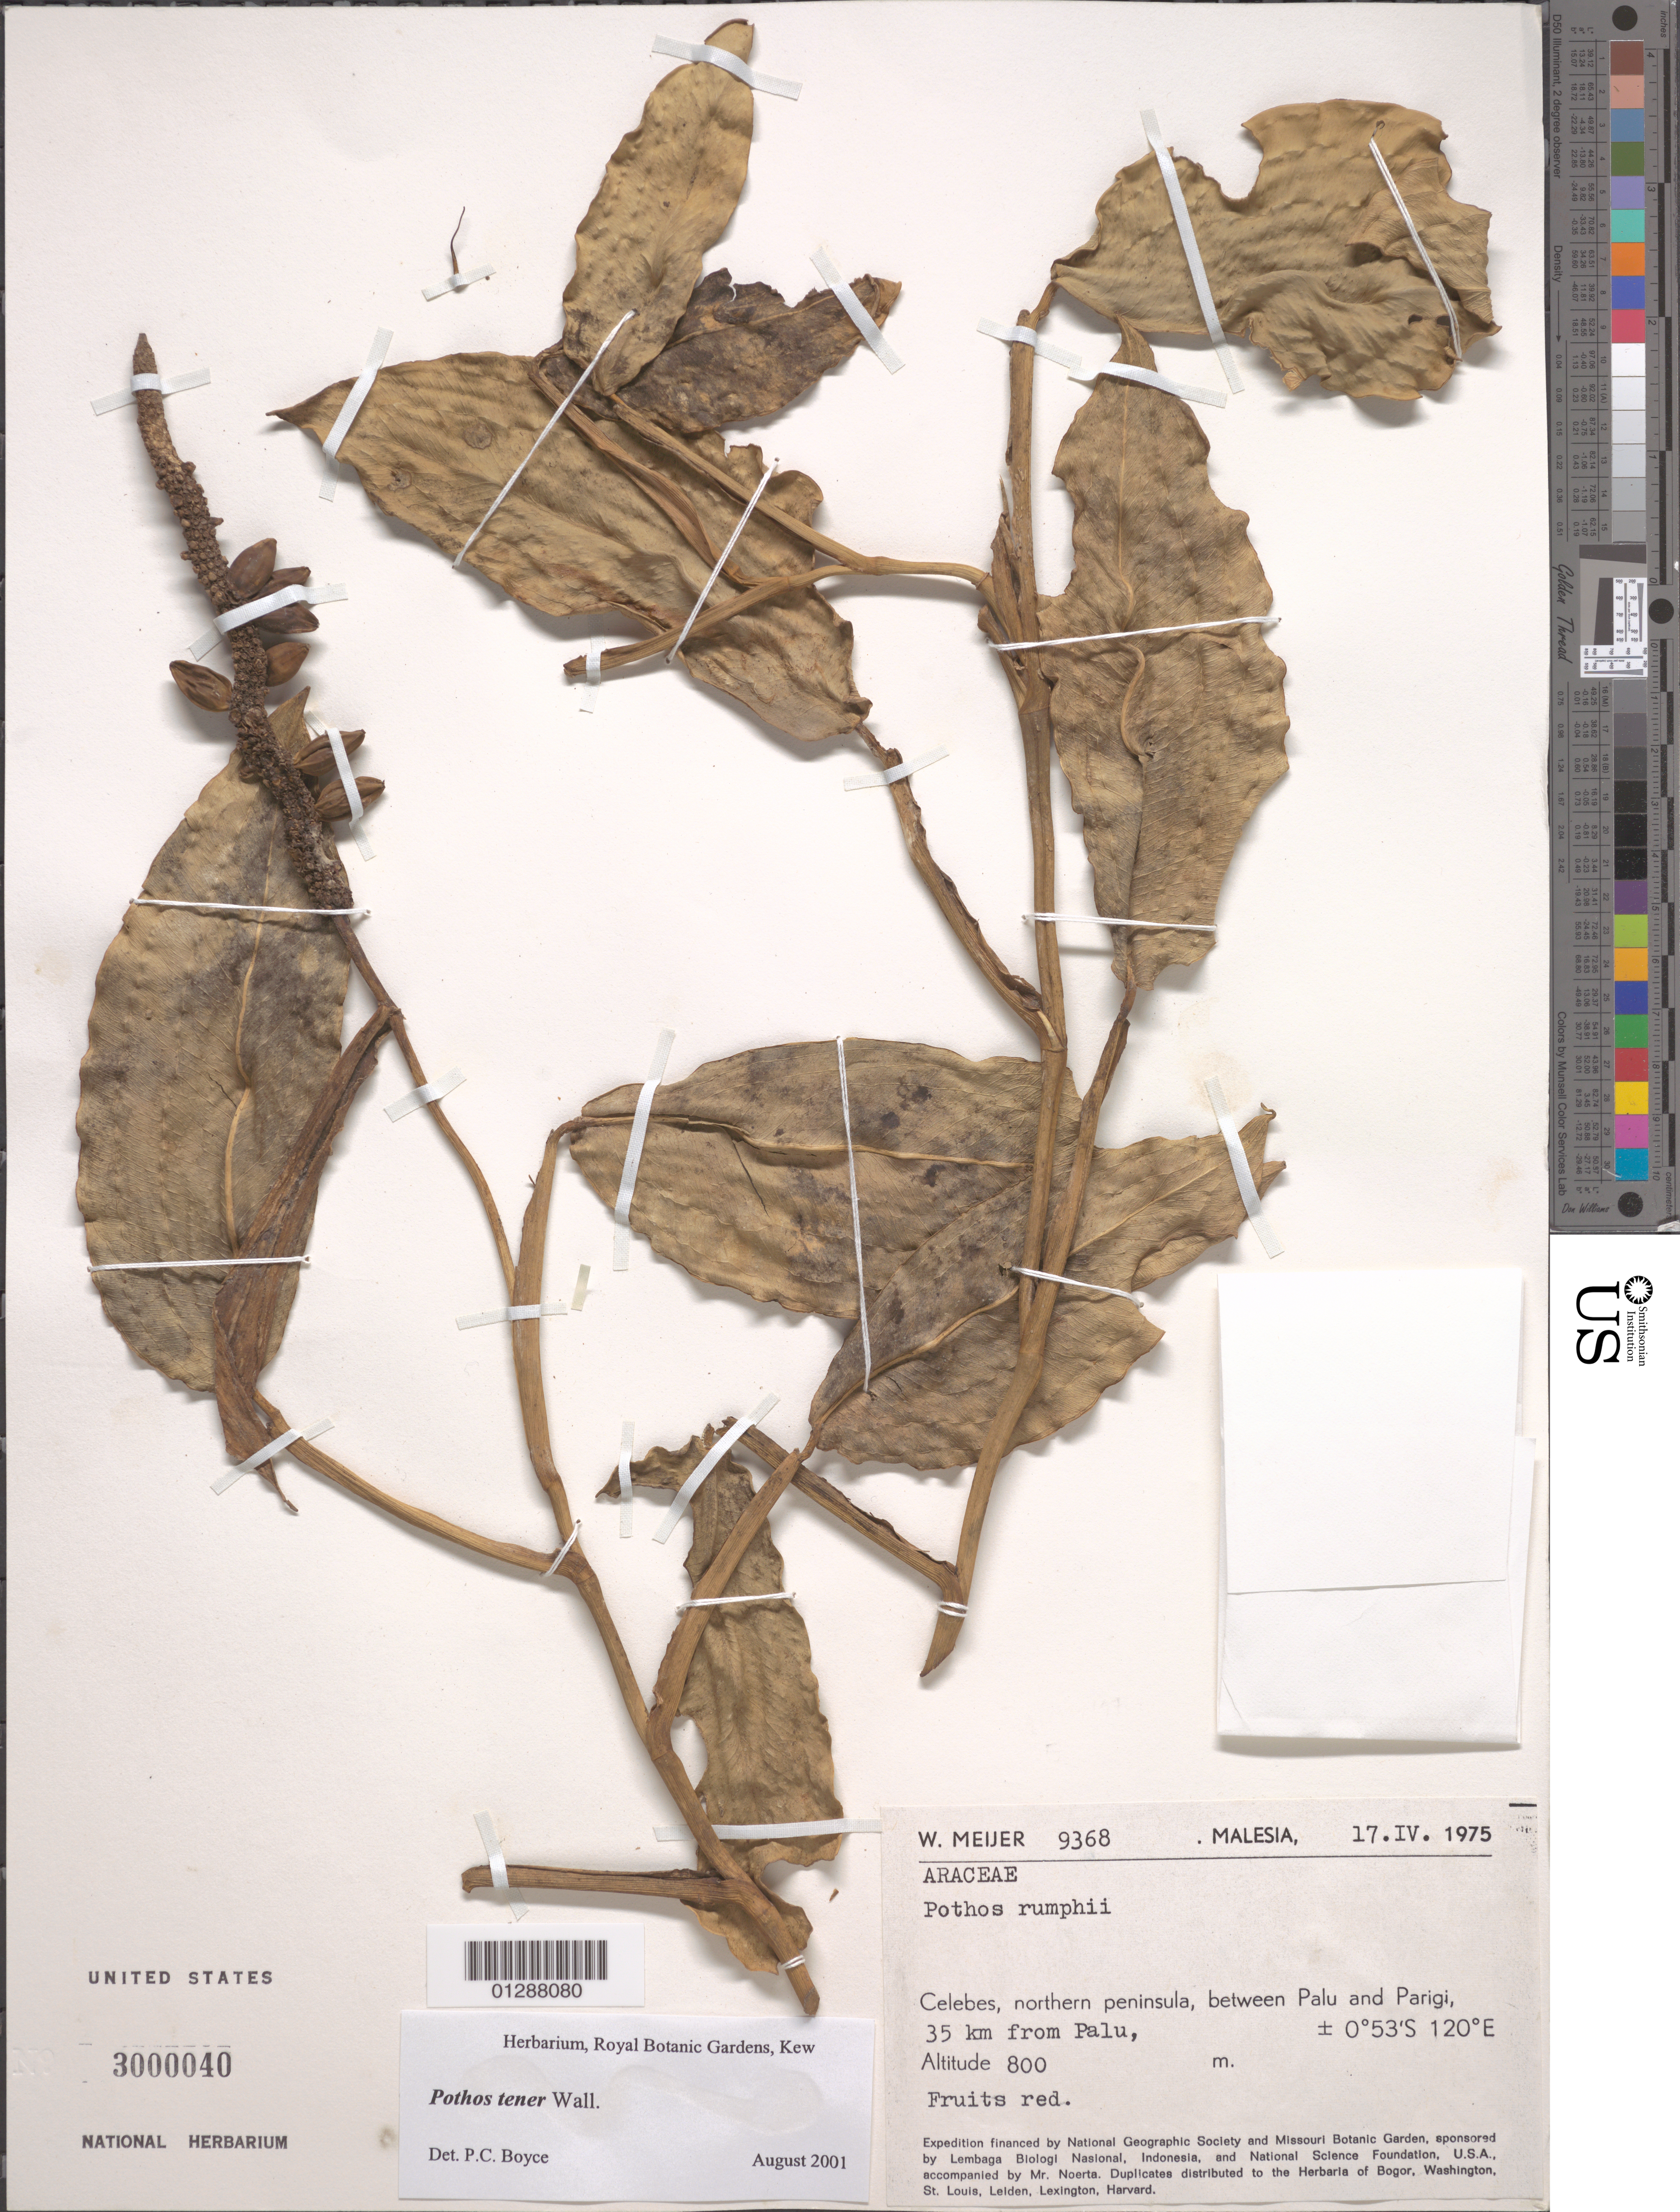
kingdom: Plantae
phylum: Tracheophyta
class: Liliopsida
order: Alismatales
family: Araceae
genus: Pothos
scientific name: Pothos tener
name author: Wall.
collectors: W. Meijer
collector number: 9368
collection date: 1975-04-17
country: Malaysia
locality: Celebes, northern peninsula, between Palu and Parigi, 35 km from Palu.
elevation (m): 800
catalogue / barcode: US 3000040